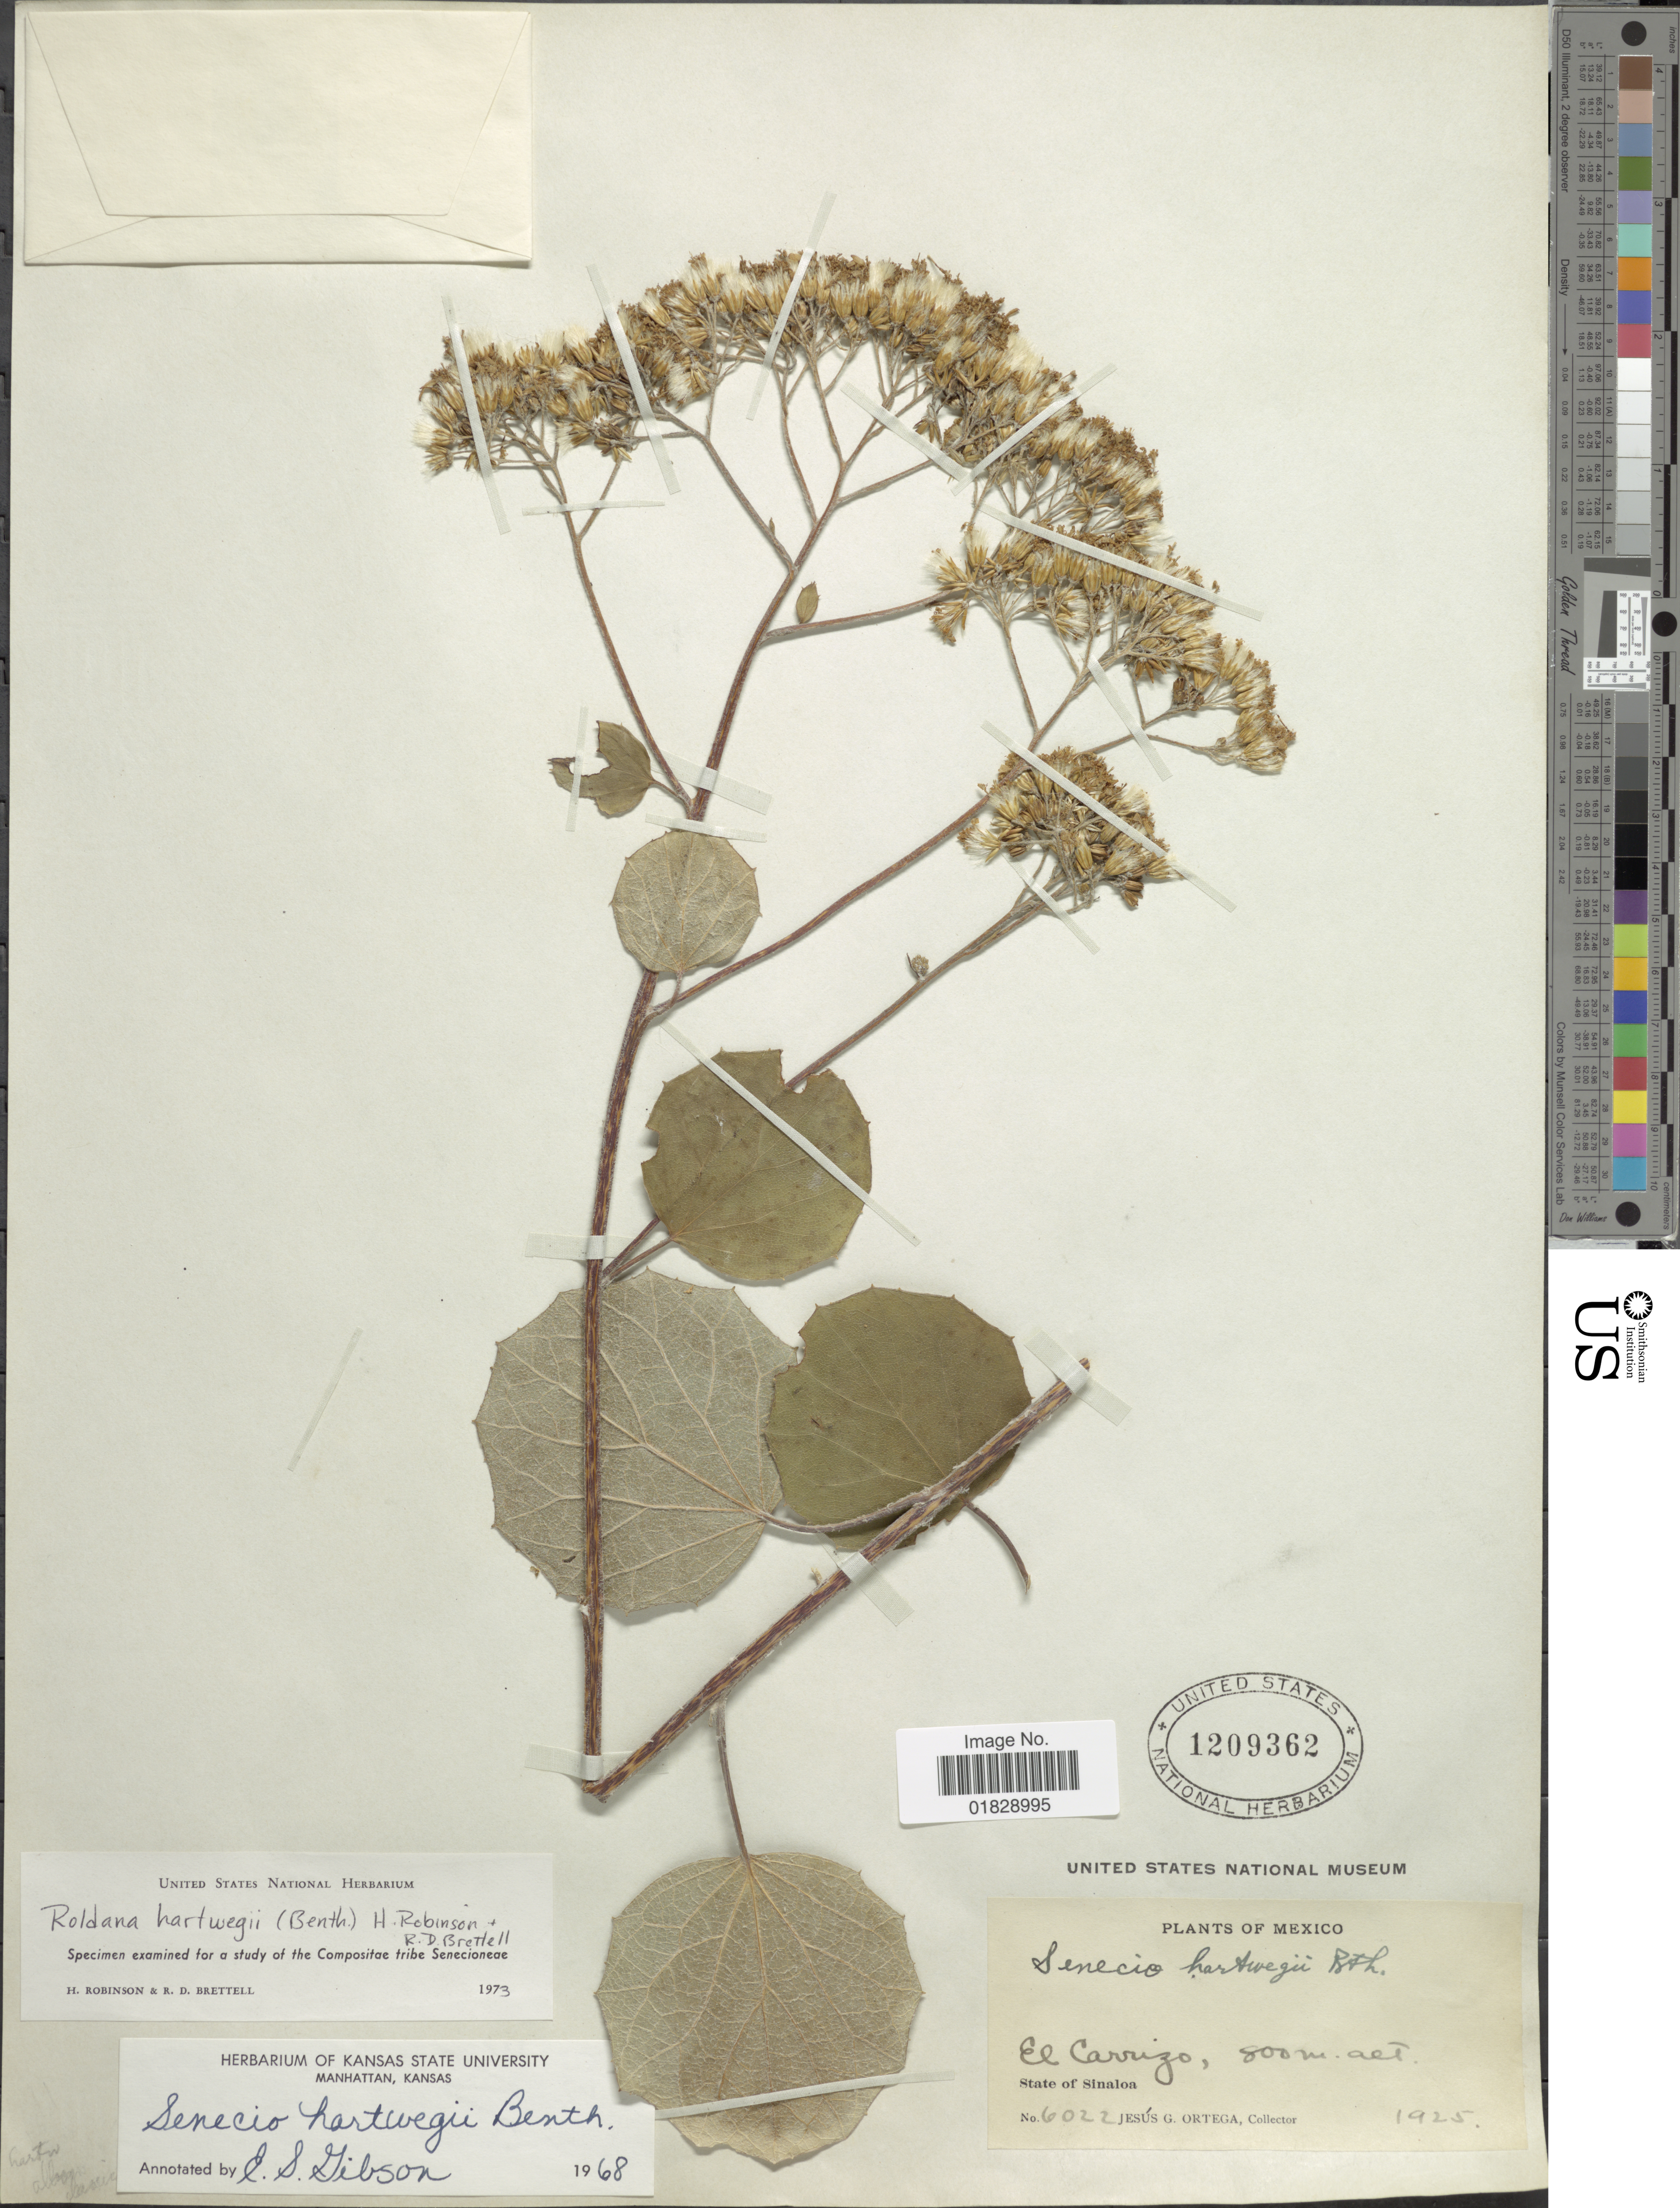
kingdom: Plantae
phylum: Tracheophyta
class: Magnoliopsida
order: Asterales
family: Asteraceae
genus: Roldana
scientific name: Roldana hartwegii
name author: (Benth.) H. Rob. & Brettell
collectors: J. Ortega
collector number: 6022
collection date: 1925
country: Mexico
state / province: Sinaloa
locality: El Carrizo. State of Sinaloa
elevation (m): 800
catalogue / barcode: US 1209362